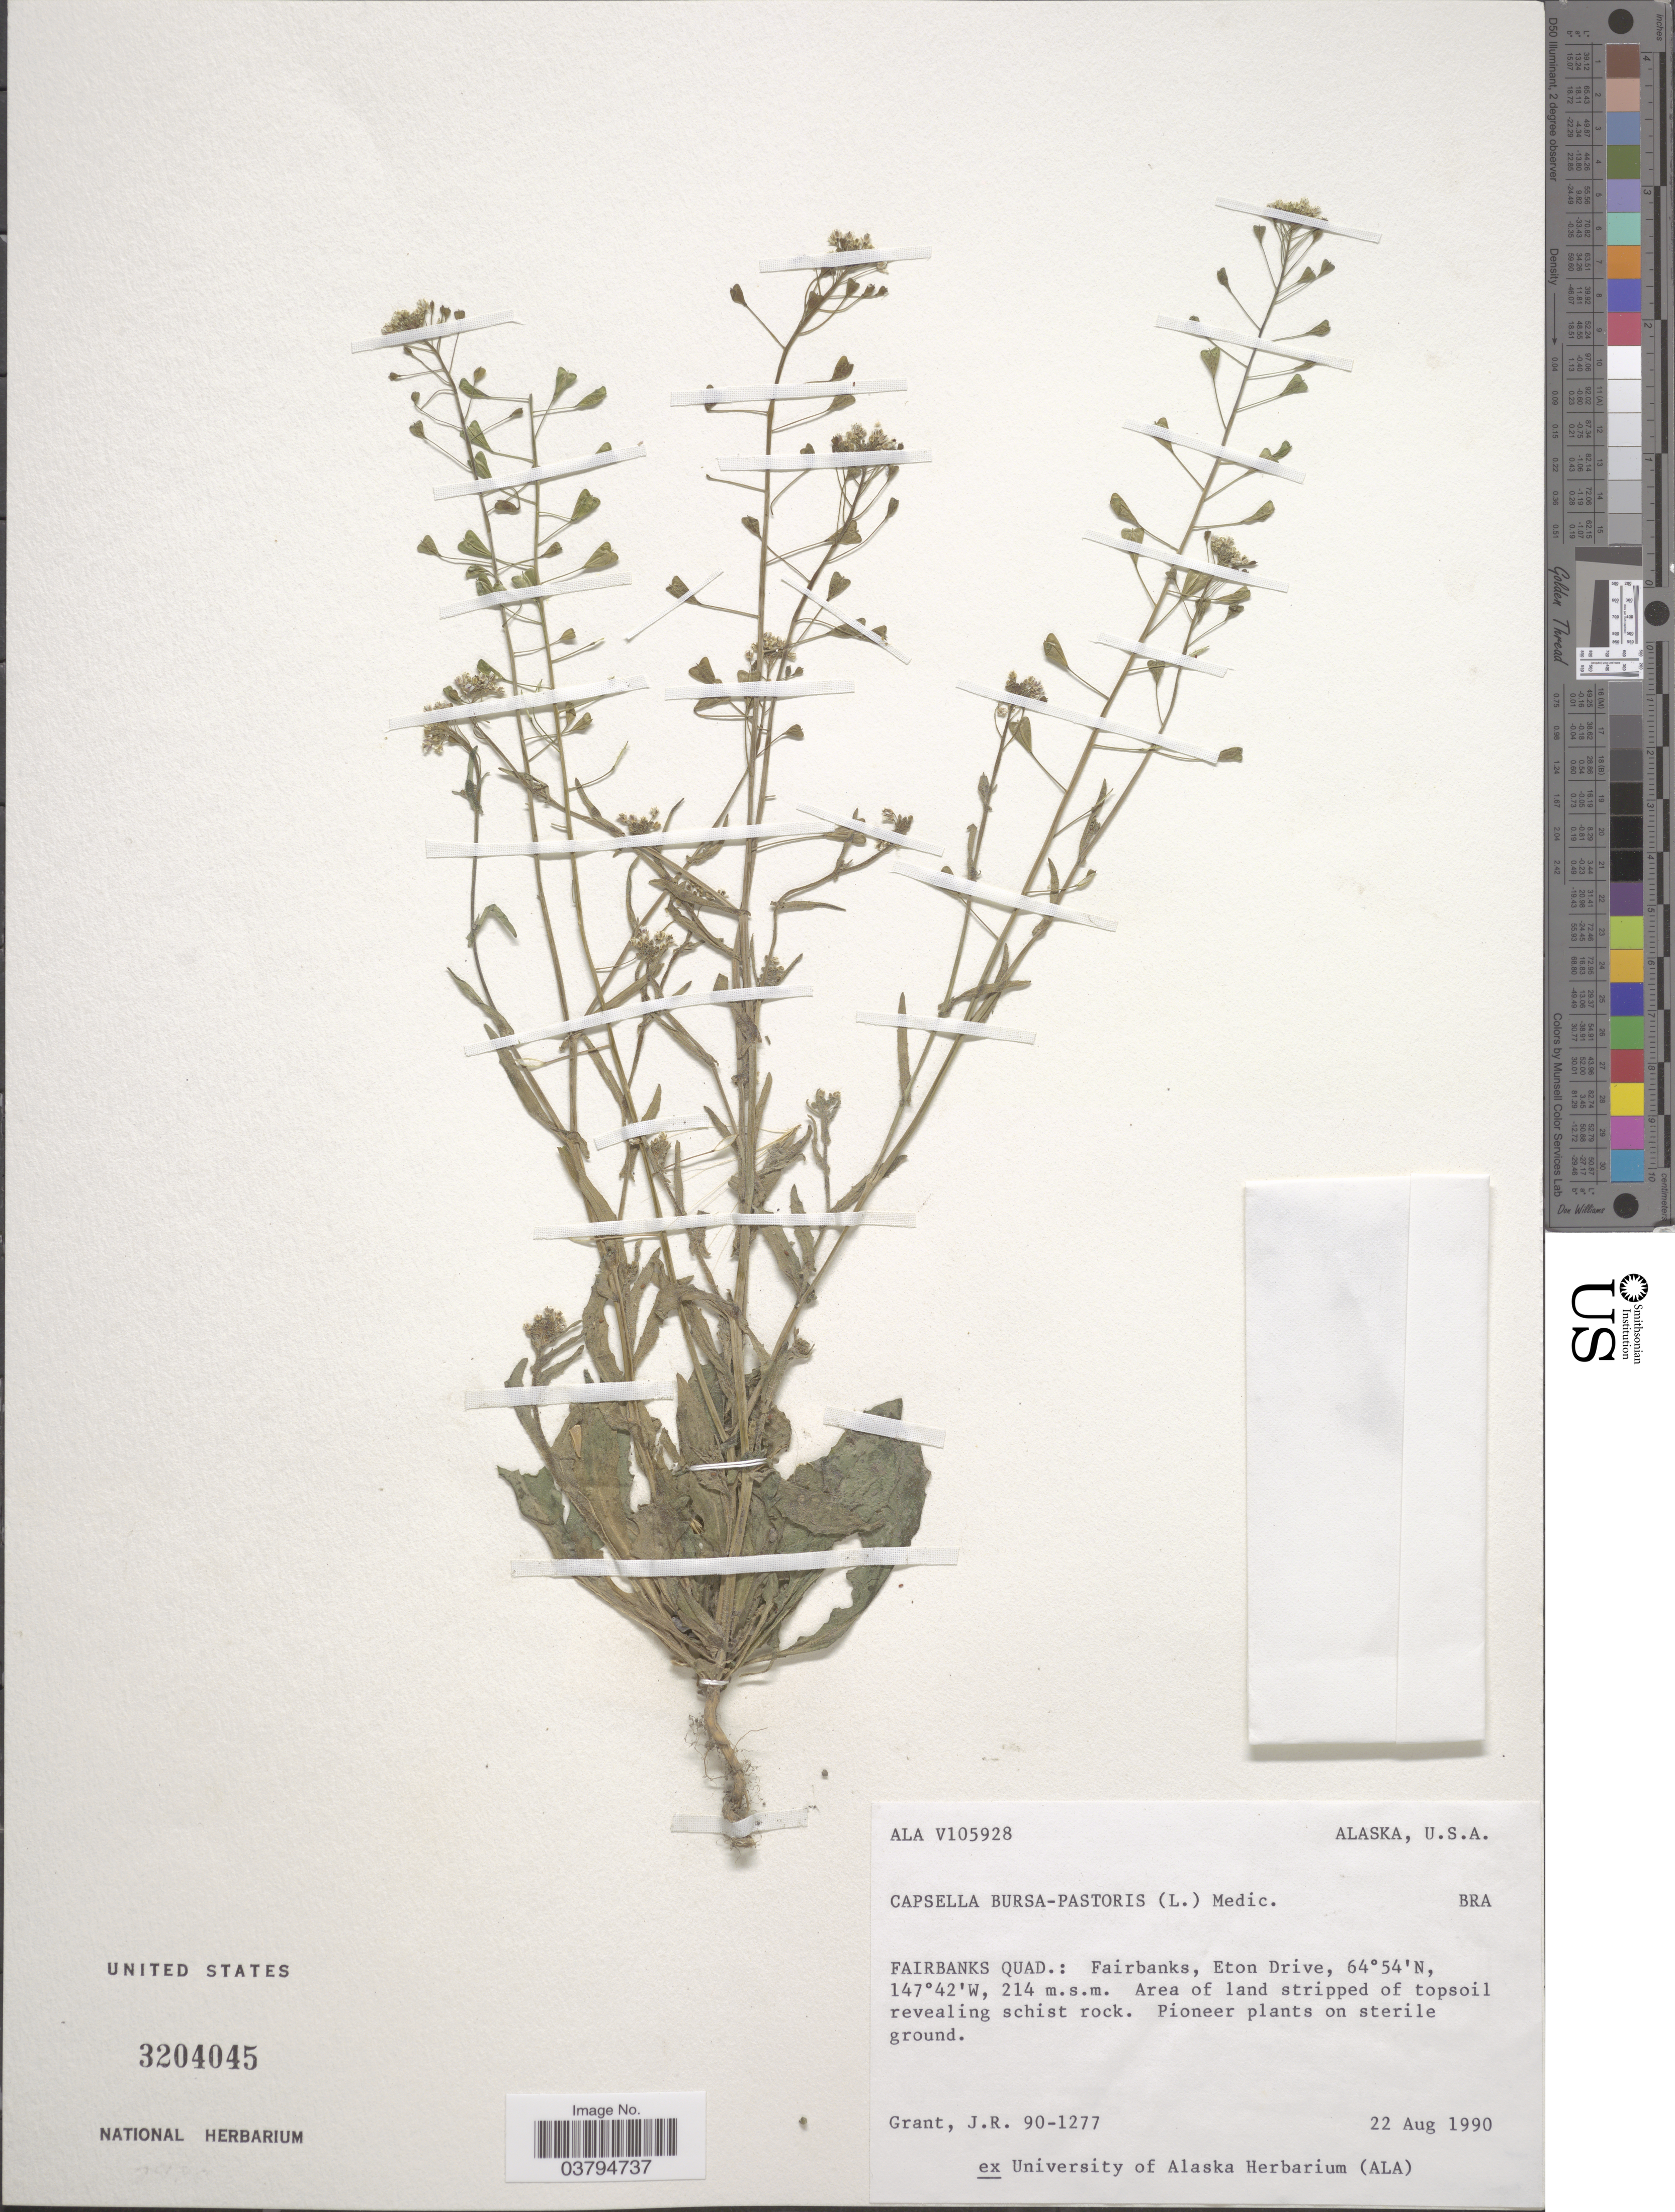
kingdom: Plantae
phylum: Tracheophyta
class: Magnoliopsida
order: Brassicales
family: Brassicaceae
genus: Capsella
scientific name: Capsella bursa-pastoris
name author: (L.) Medik.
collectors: J. Grant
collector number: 90-1277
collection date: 1990-08-22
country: United States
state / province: Alaska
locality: Fairbanks Quad.: Fairbanks, Eton Drive.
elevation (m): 214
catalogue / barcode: US 3204045